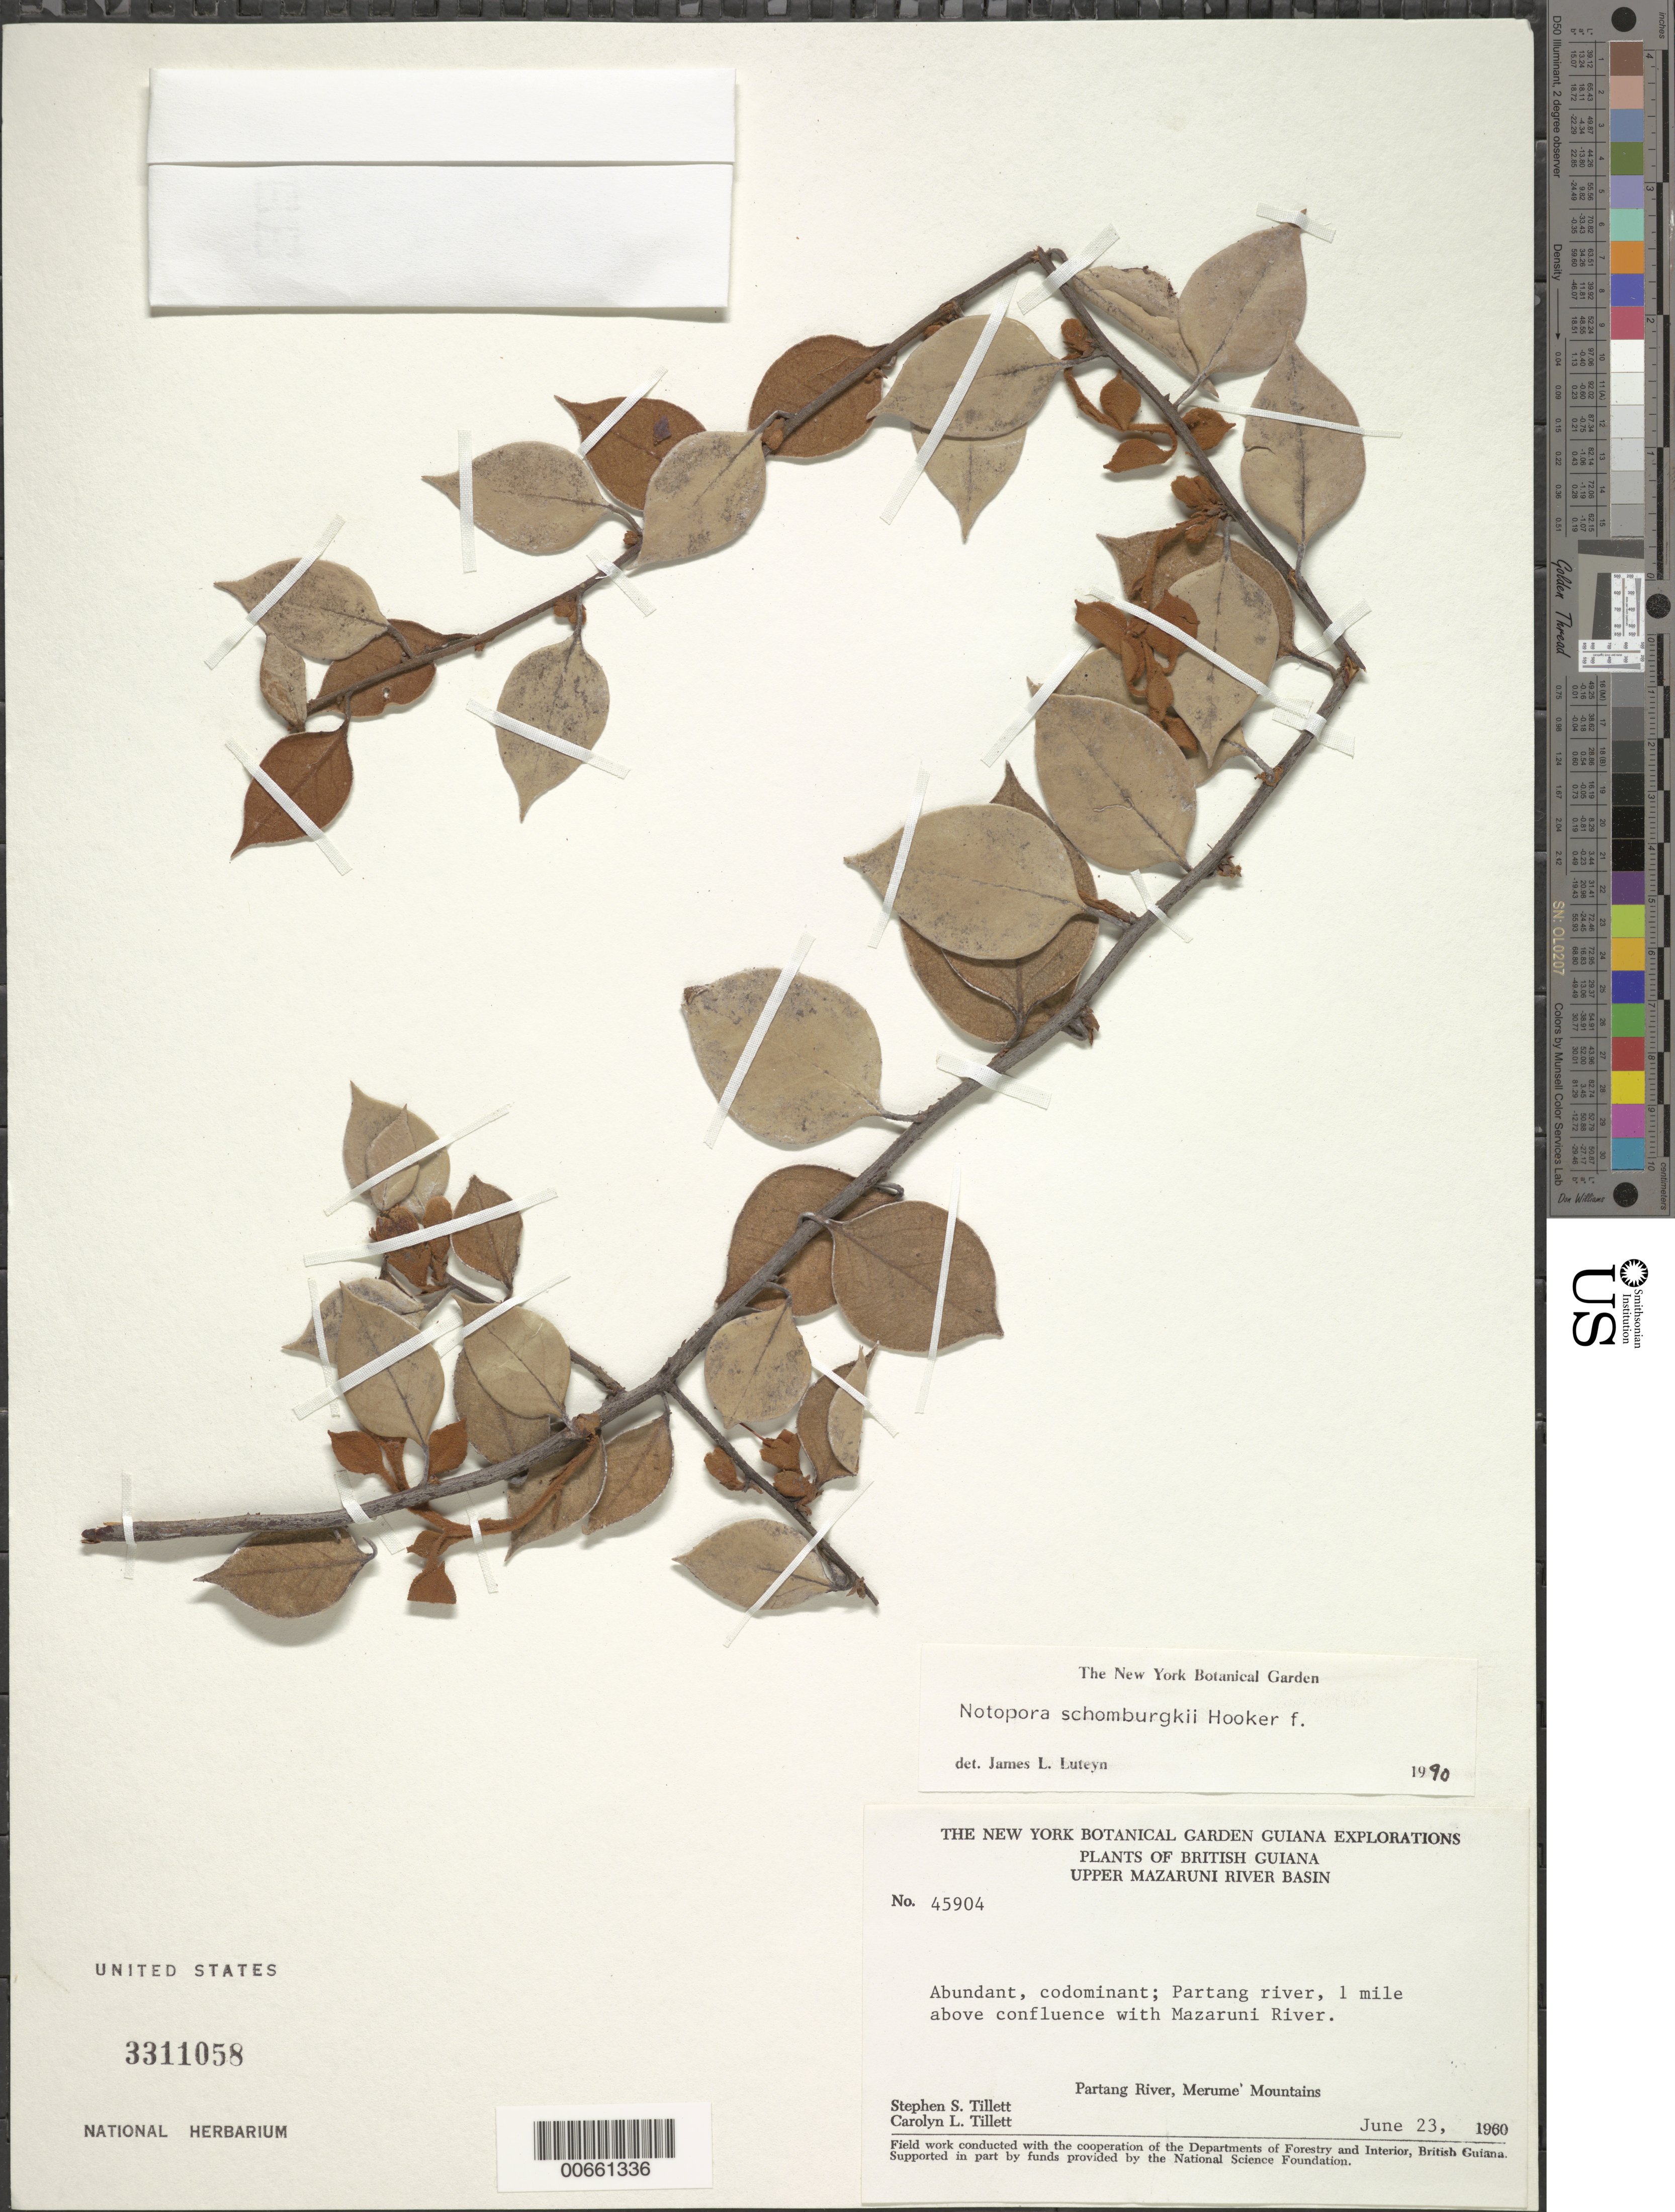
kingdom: Plantae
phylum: Tracheophyta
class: Magnoliopsida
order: Ericales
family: Ericaceae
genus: Notopora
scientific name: Notopora schomburgkii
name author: Hook. f.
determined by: Luteyn, J. L.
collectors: S. S. Tillett, C. L. Tillett & R. Boyan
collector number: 45904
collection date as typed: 23-Jun-60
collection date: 1960-06-23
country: Guyana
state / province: Cuyuni-Mazaruni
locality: Partang R., 1 mi above confl. with Mazaruni R.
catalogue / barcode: US 3311058